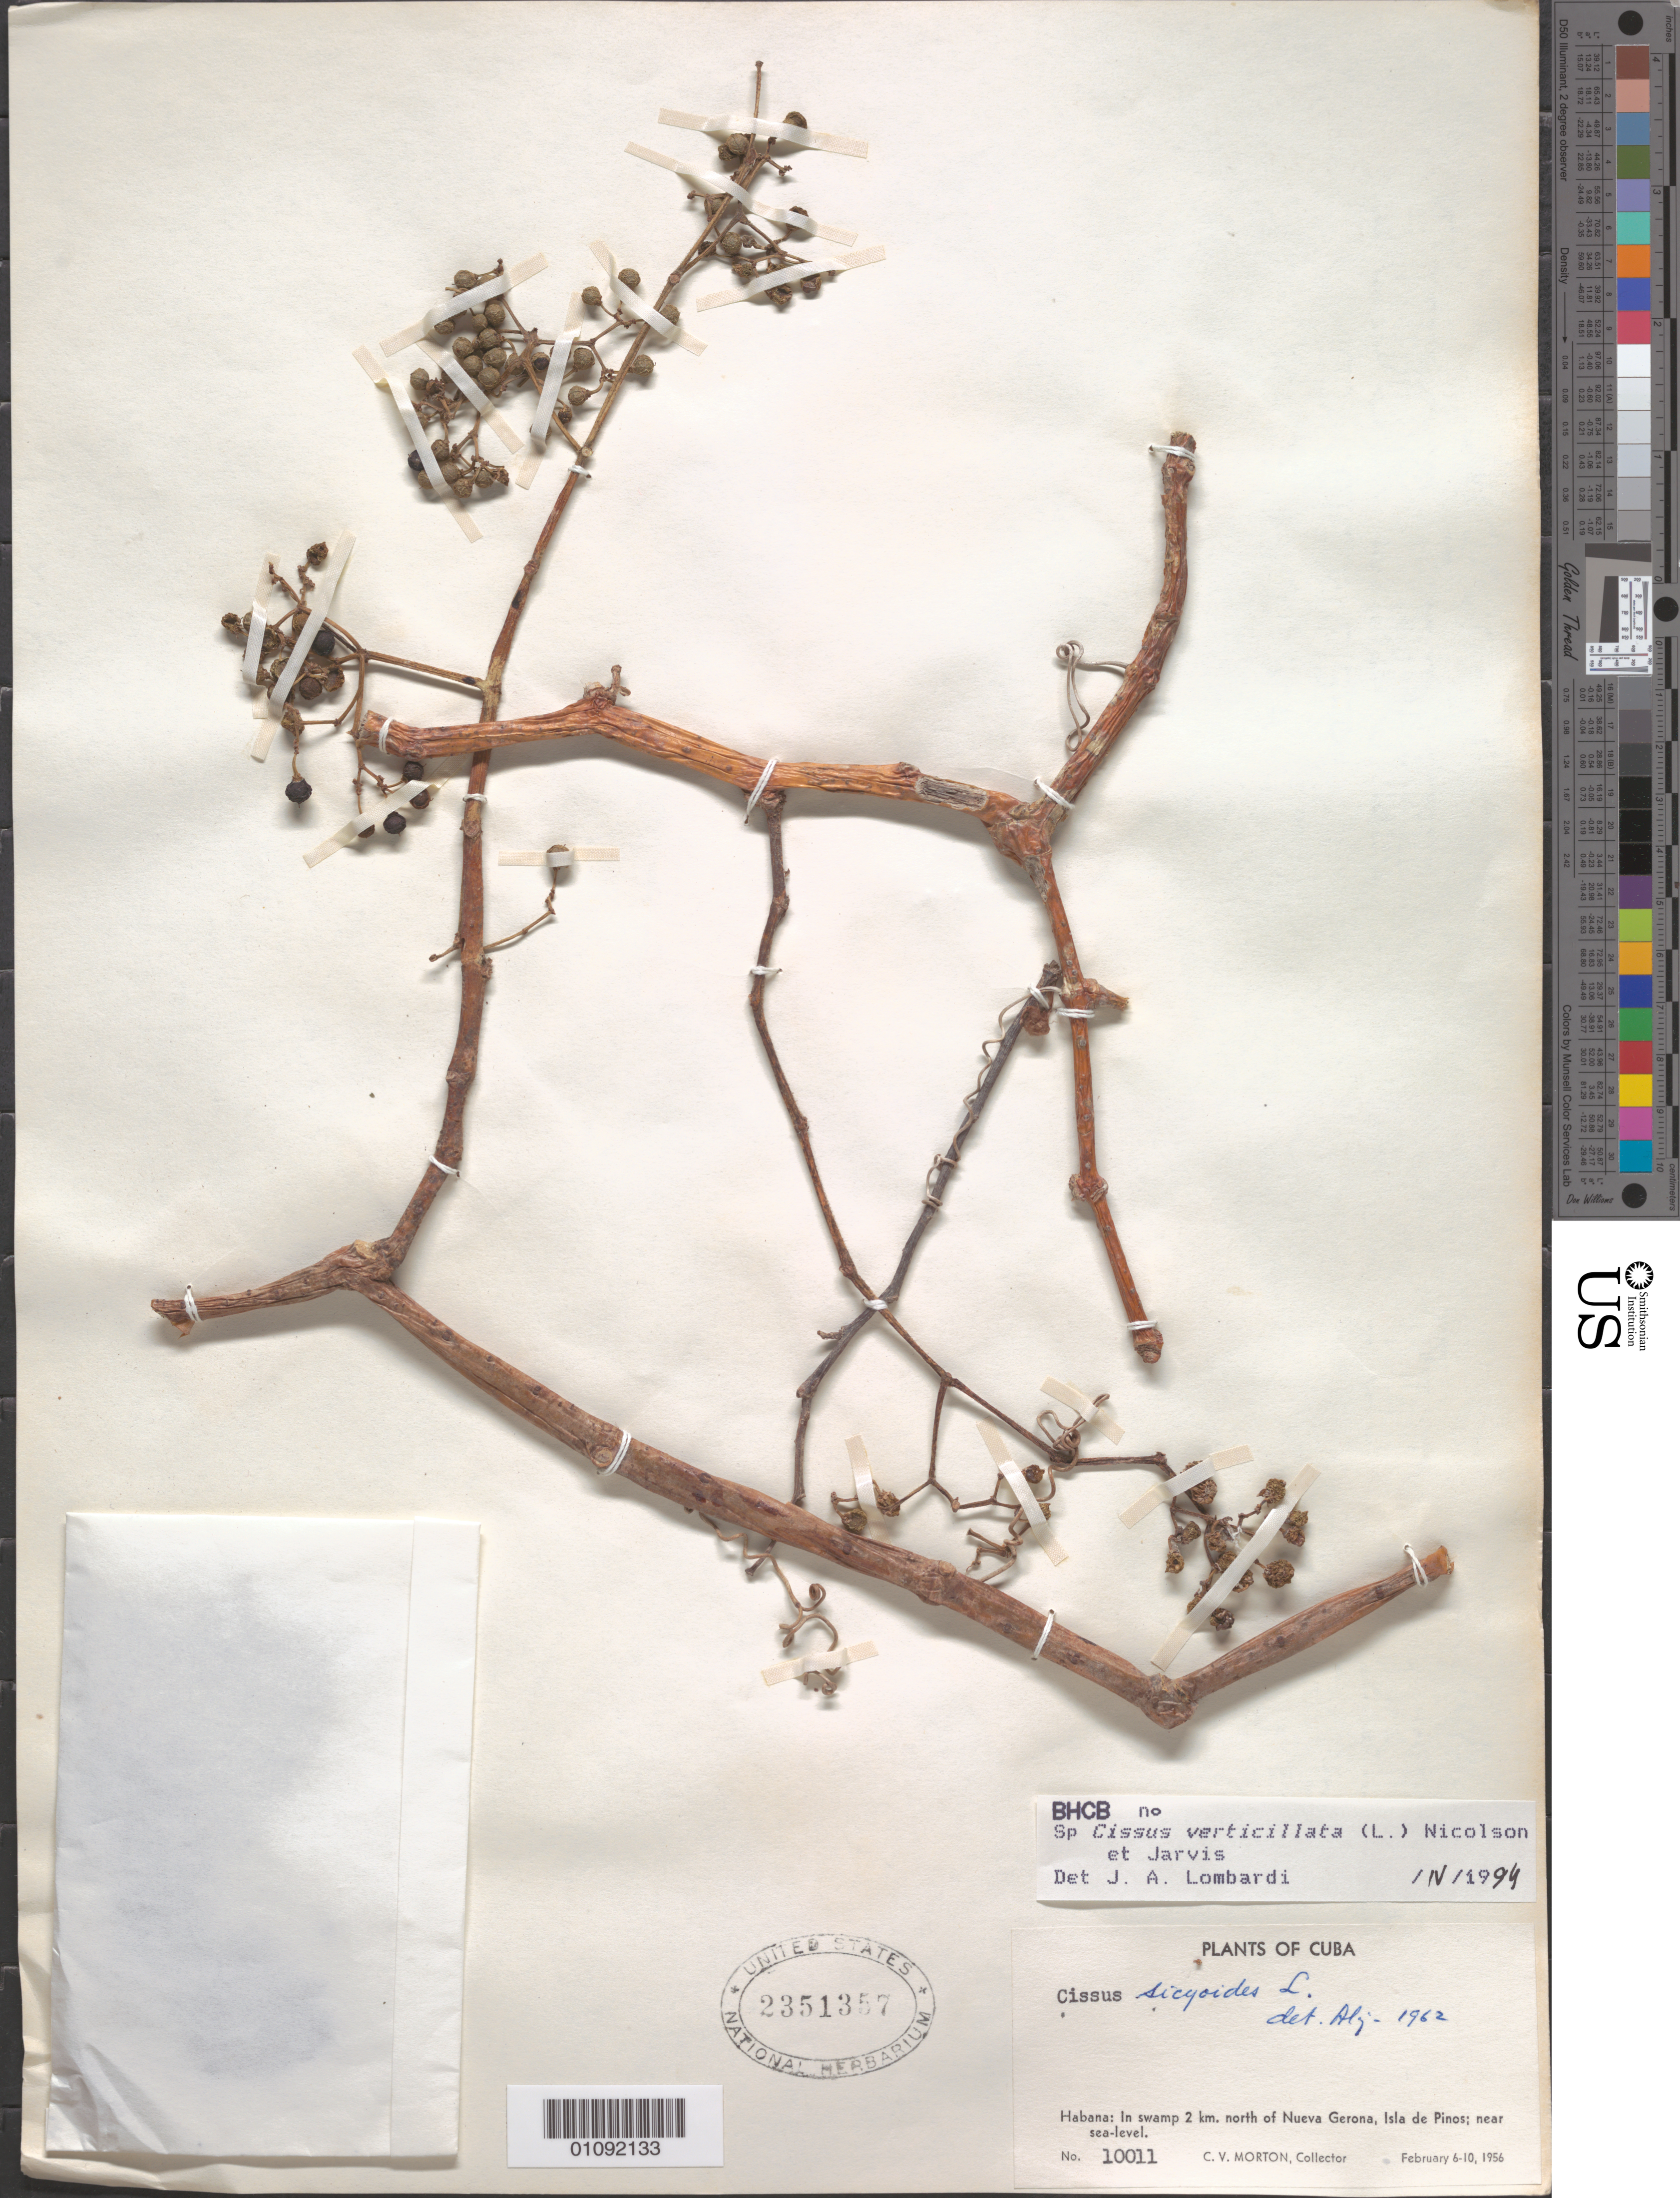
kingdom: Plantae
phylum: Tracheophyta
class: Magnoliopsida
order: Vitales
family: Vitaceae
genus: Cissus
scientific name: Cissus verticillata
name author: (L.) Nicolson & C.E. Jarvis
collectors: C. V. Morton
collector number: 10011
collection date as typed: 06 Feb 1956 to 10 Feb 1956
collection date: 1956-02-06/1956-02-10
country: Cuba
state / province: Isla de La Juventud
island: Isla de la Juventud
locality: Isle of Pines, 2km N of Nueva Gerona, Isla de Pinos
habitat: swamp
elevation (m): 0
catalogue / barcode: US 2351357